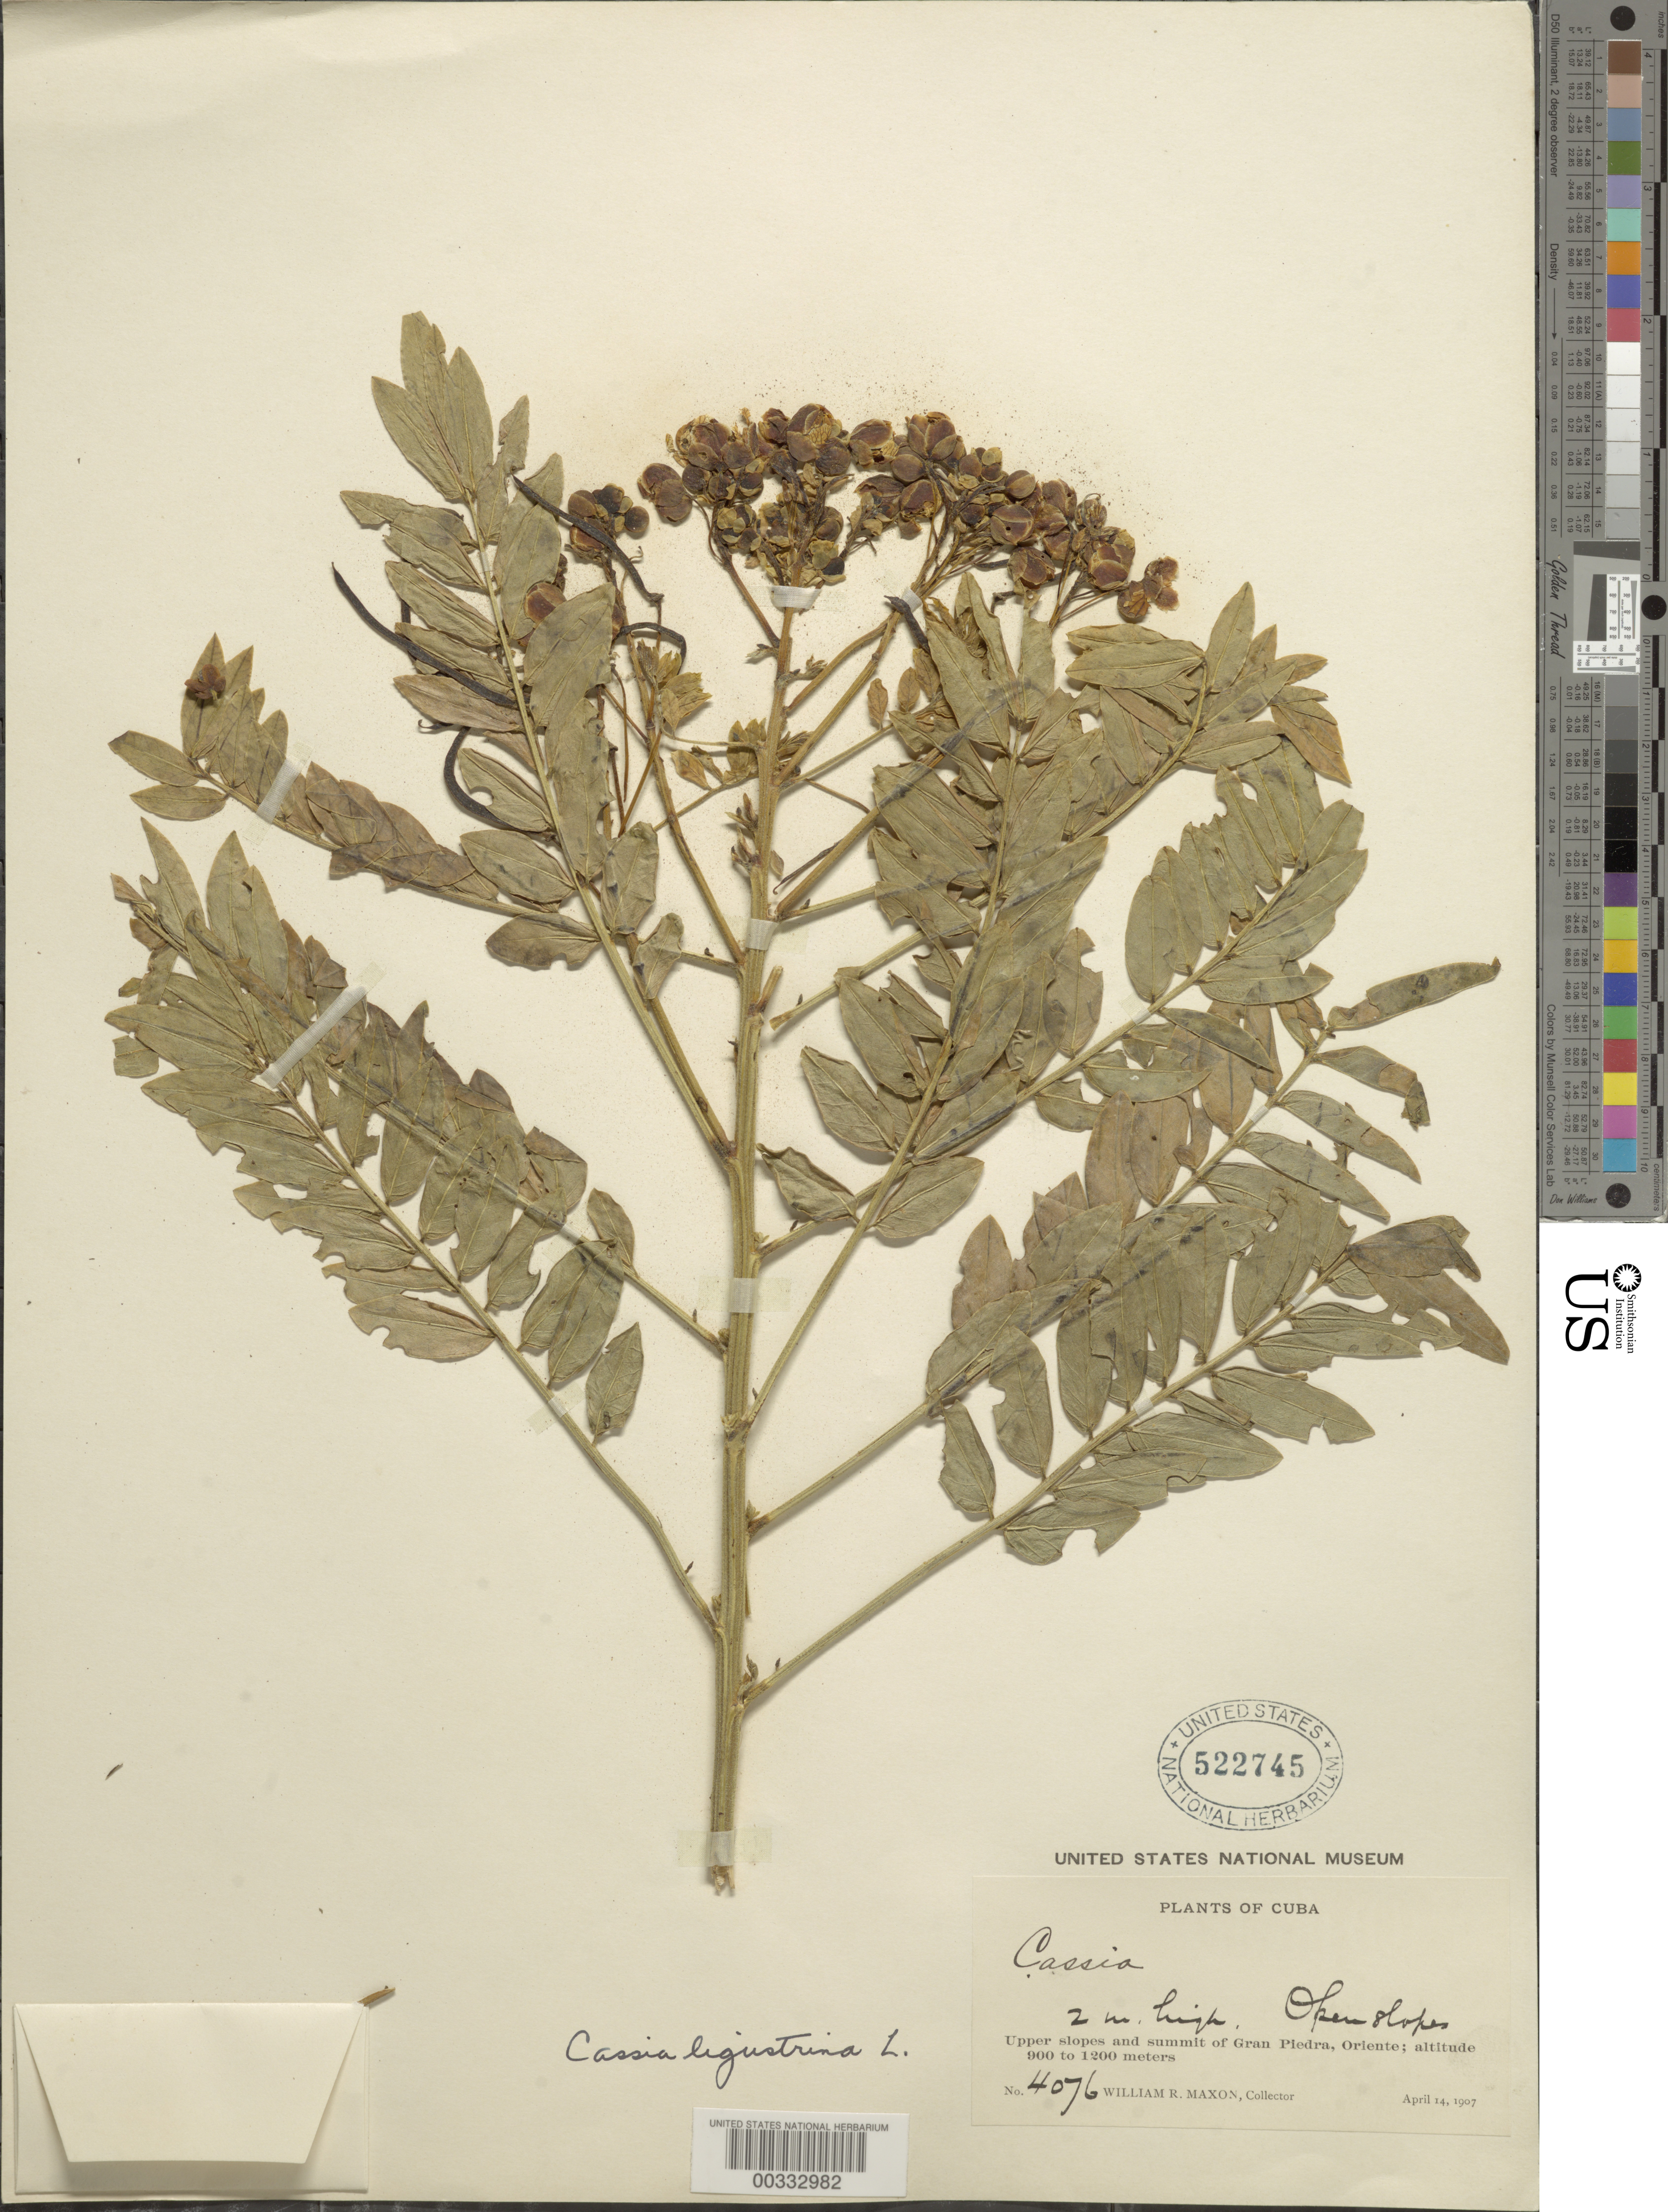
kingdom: Plantae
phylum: Tracheophyta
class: Magnoliopsida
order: Fabales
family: Fabaceae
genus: Senna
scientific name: Senna ligustrina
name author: (L.) H.S. Irwin & Barneby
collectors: W. R. Maxon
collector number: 4076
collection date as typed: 14 Apr 1907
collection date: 1907-04-14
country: Cuba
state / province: Oriente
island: Greater Antilles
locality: Upper slopes and summit of gran piedra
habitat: Open slopes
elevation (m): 900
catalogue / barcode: US 522745